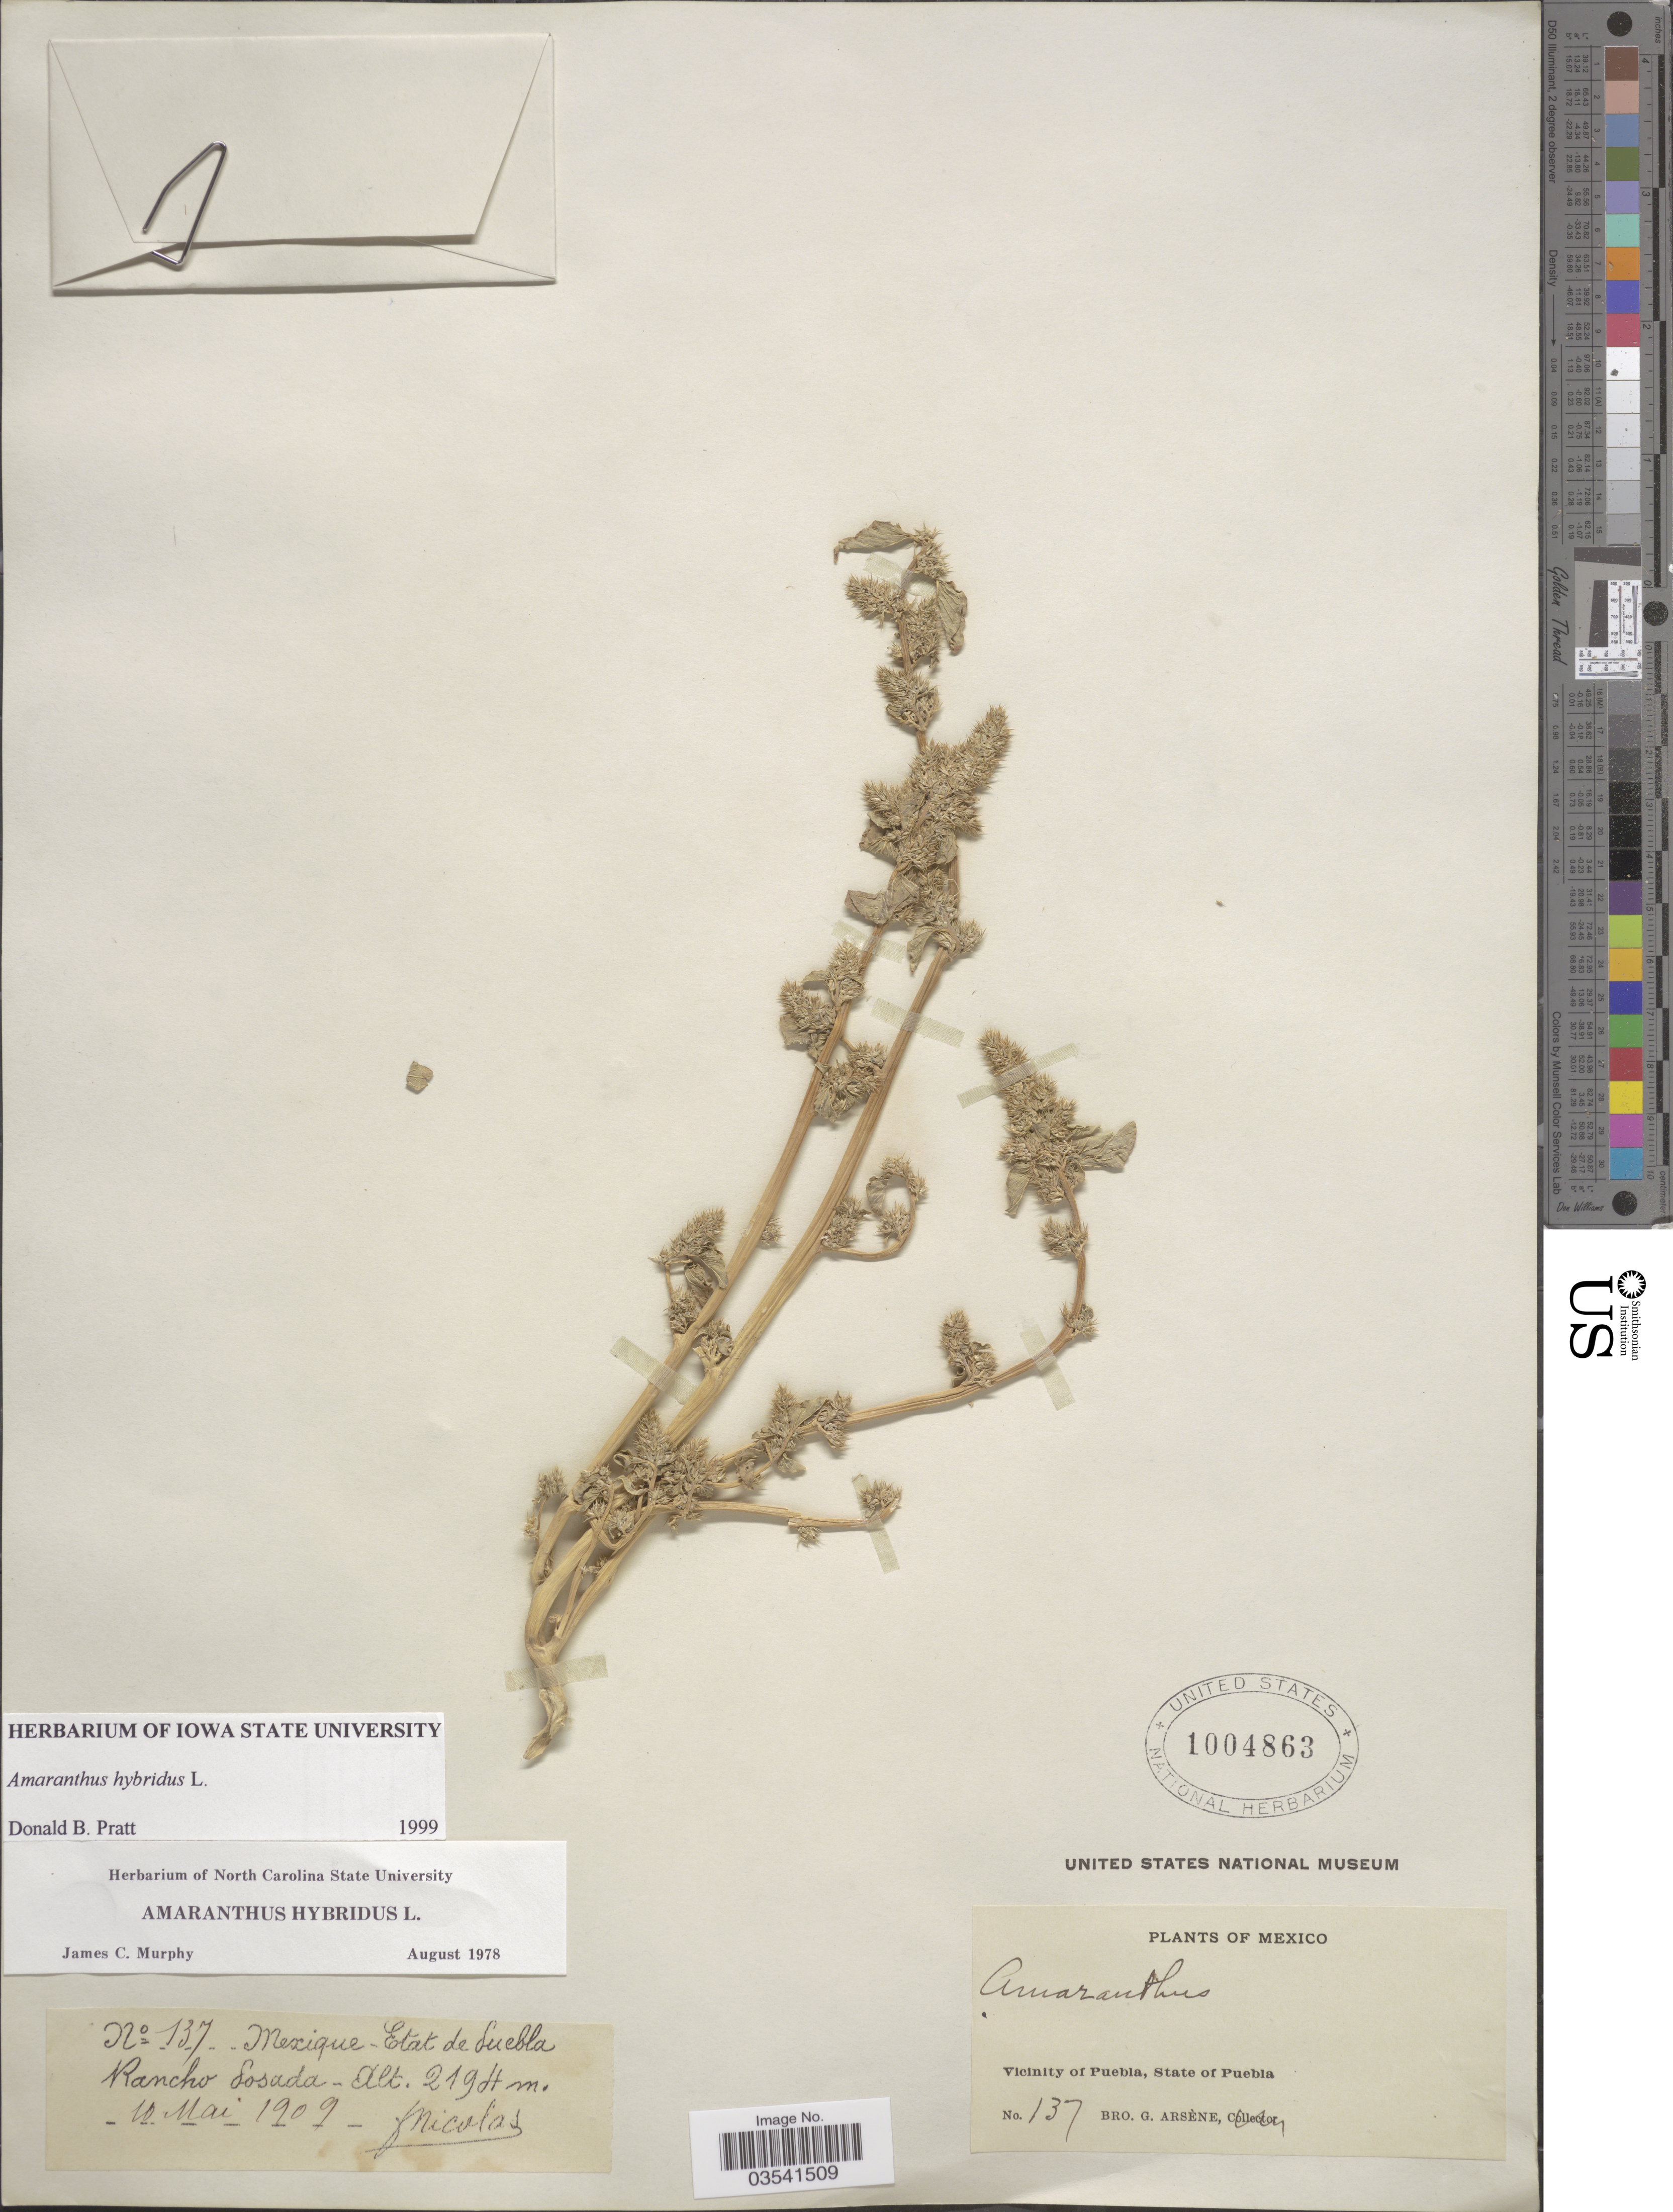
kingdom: Plantae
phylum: Tracheophyta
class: Magnoliopsida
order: Caryophyllales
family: Amaranthaceae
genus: Amaranthus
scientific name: Amaranthus hybridus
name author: L.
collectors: F. Nicolas & Bro. G. Arsène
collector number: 137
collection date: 1909-05-10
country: Mexico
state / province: Puebla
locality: Rancho Posada. Vicinity of Puebla.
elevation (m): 67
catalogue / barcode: US 1004863